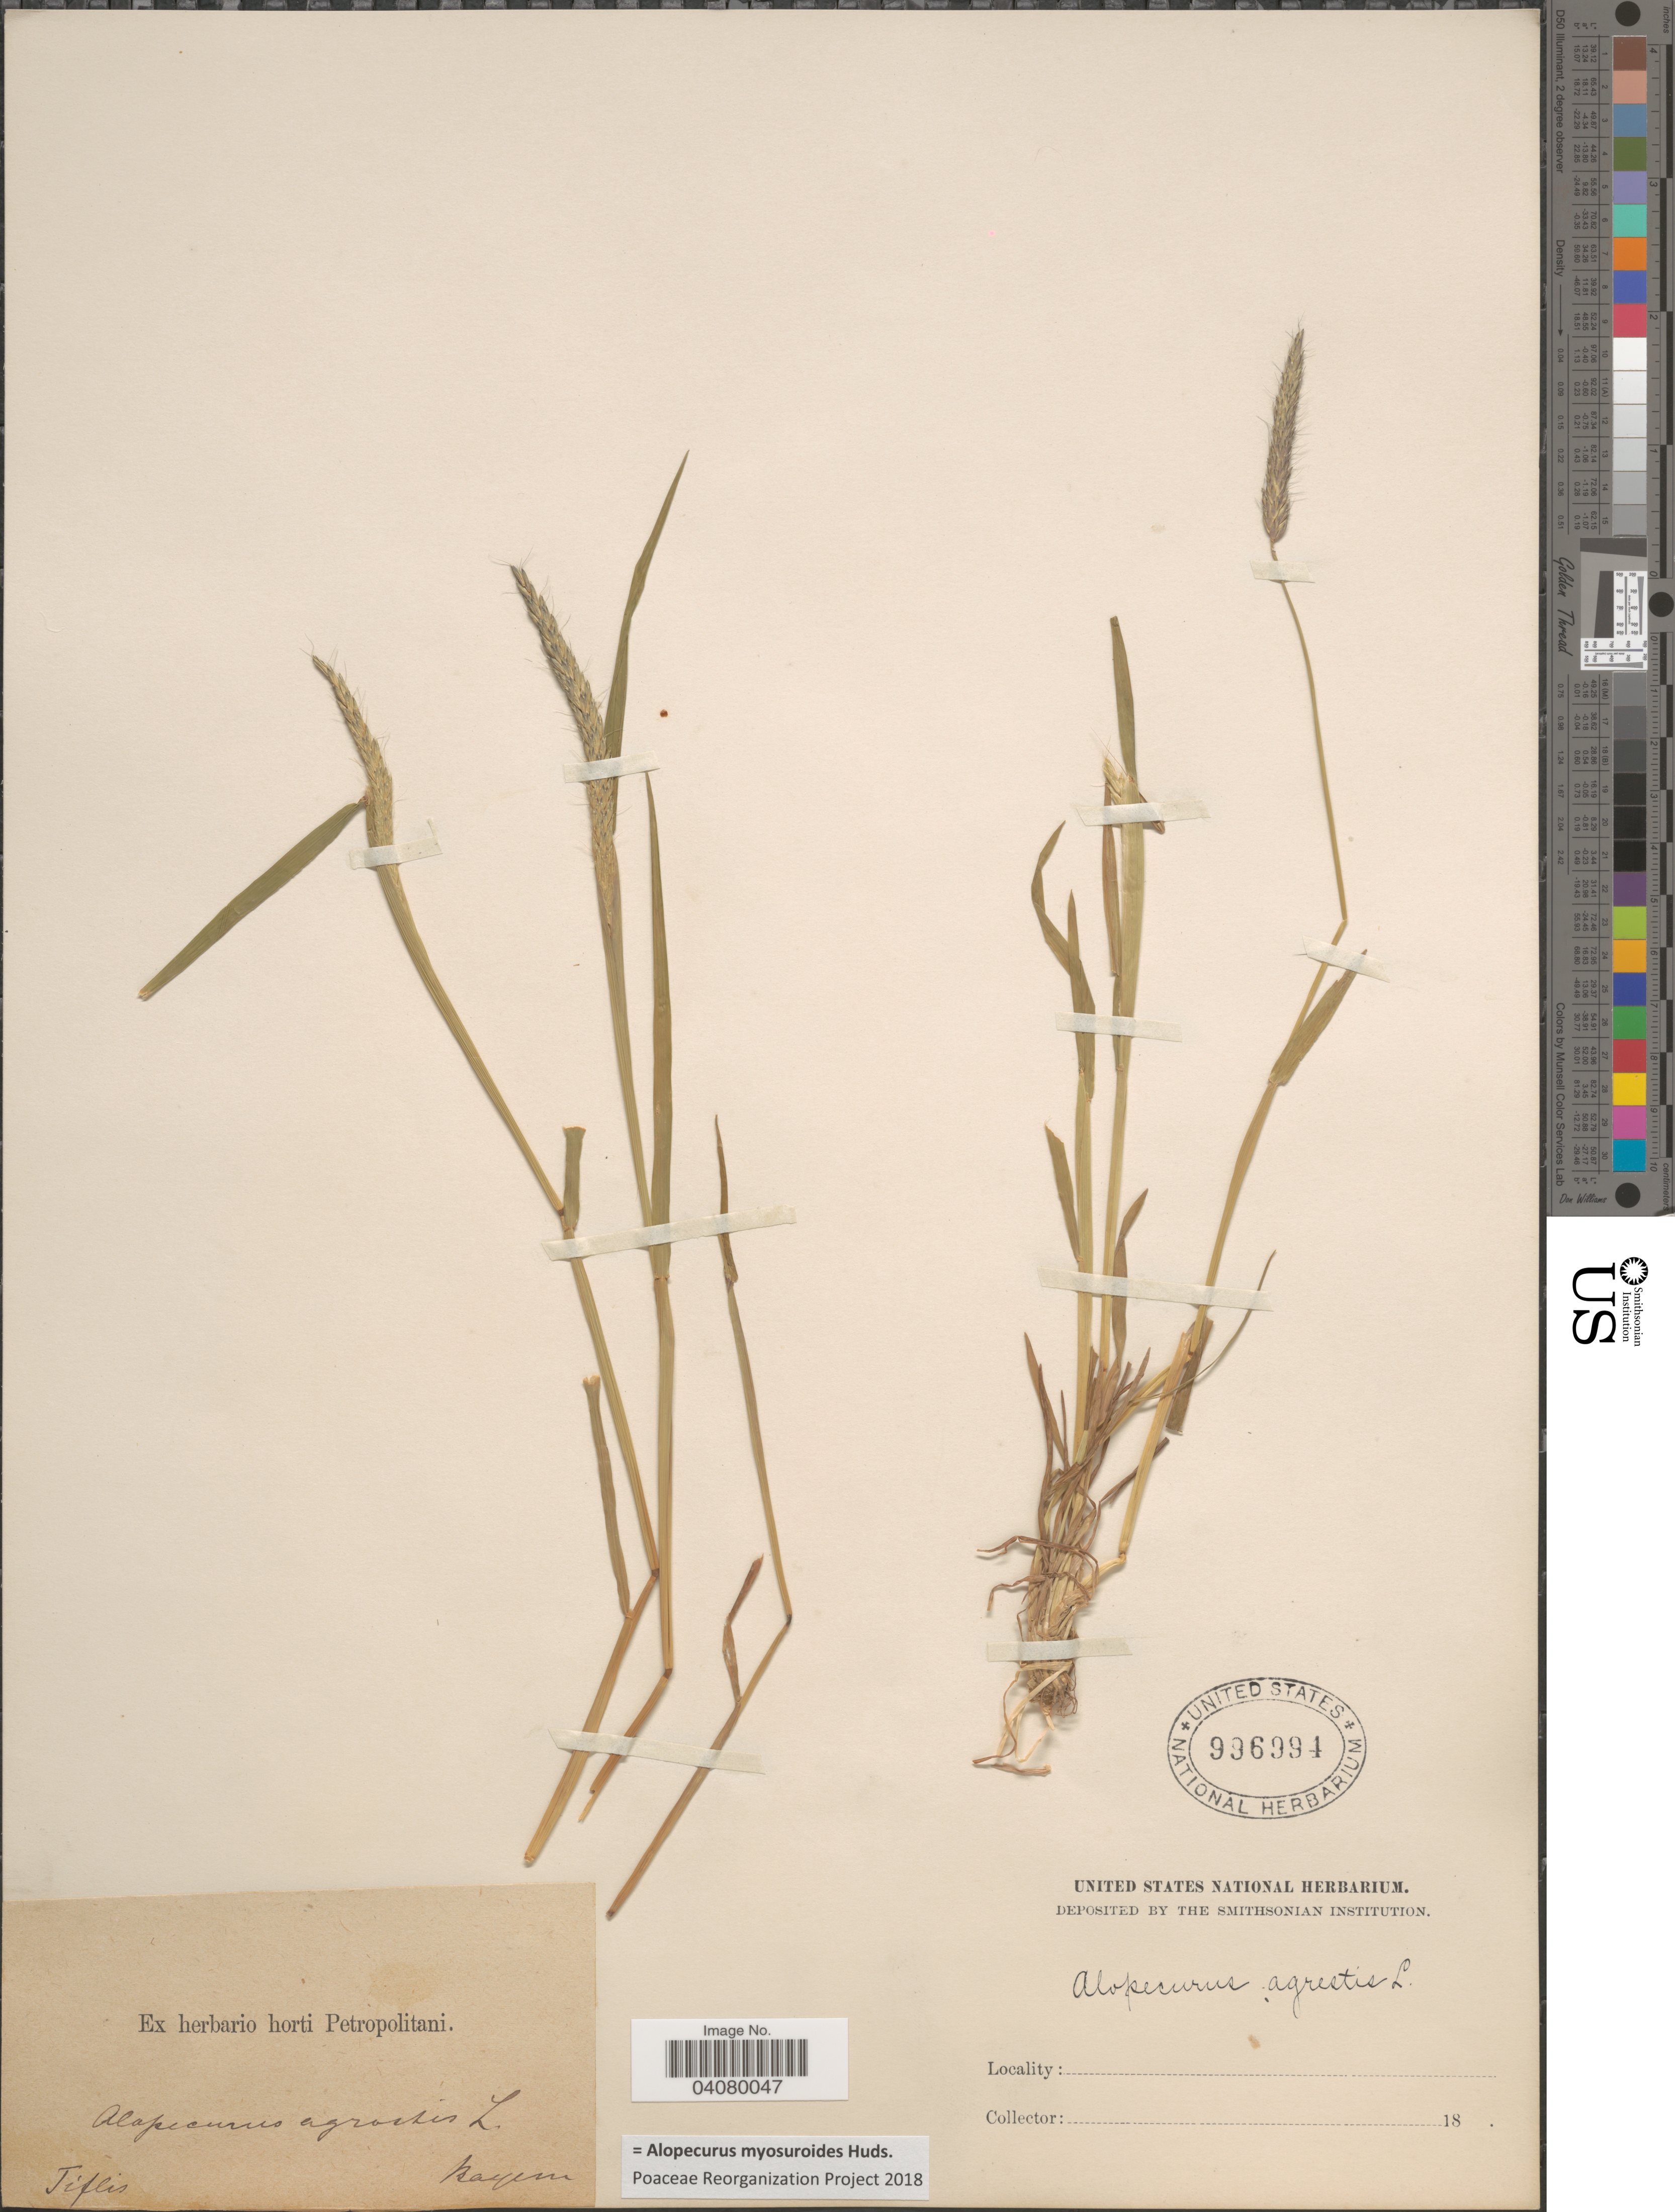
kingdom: Plantae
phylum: Tracheophyta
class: Liliopsida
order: Poales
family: Poaceae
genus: Alopecurus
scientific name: Alopecurus myosuroides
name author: Huds.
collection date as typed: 18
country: Georgia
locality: Tiflis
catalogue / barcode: US 996994